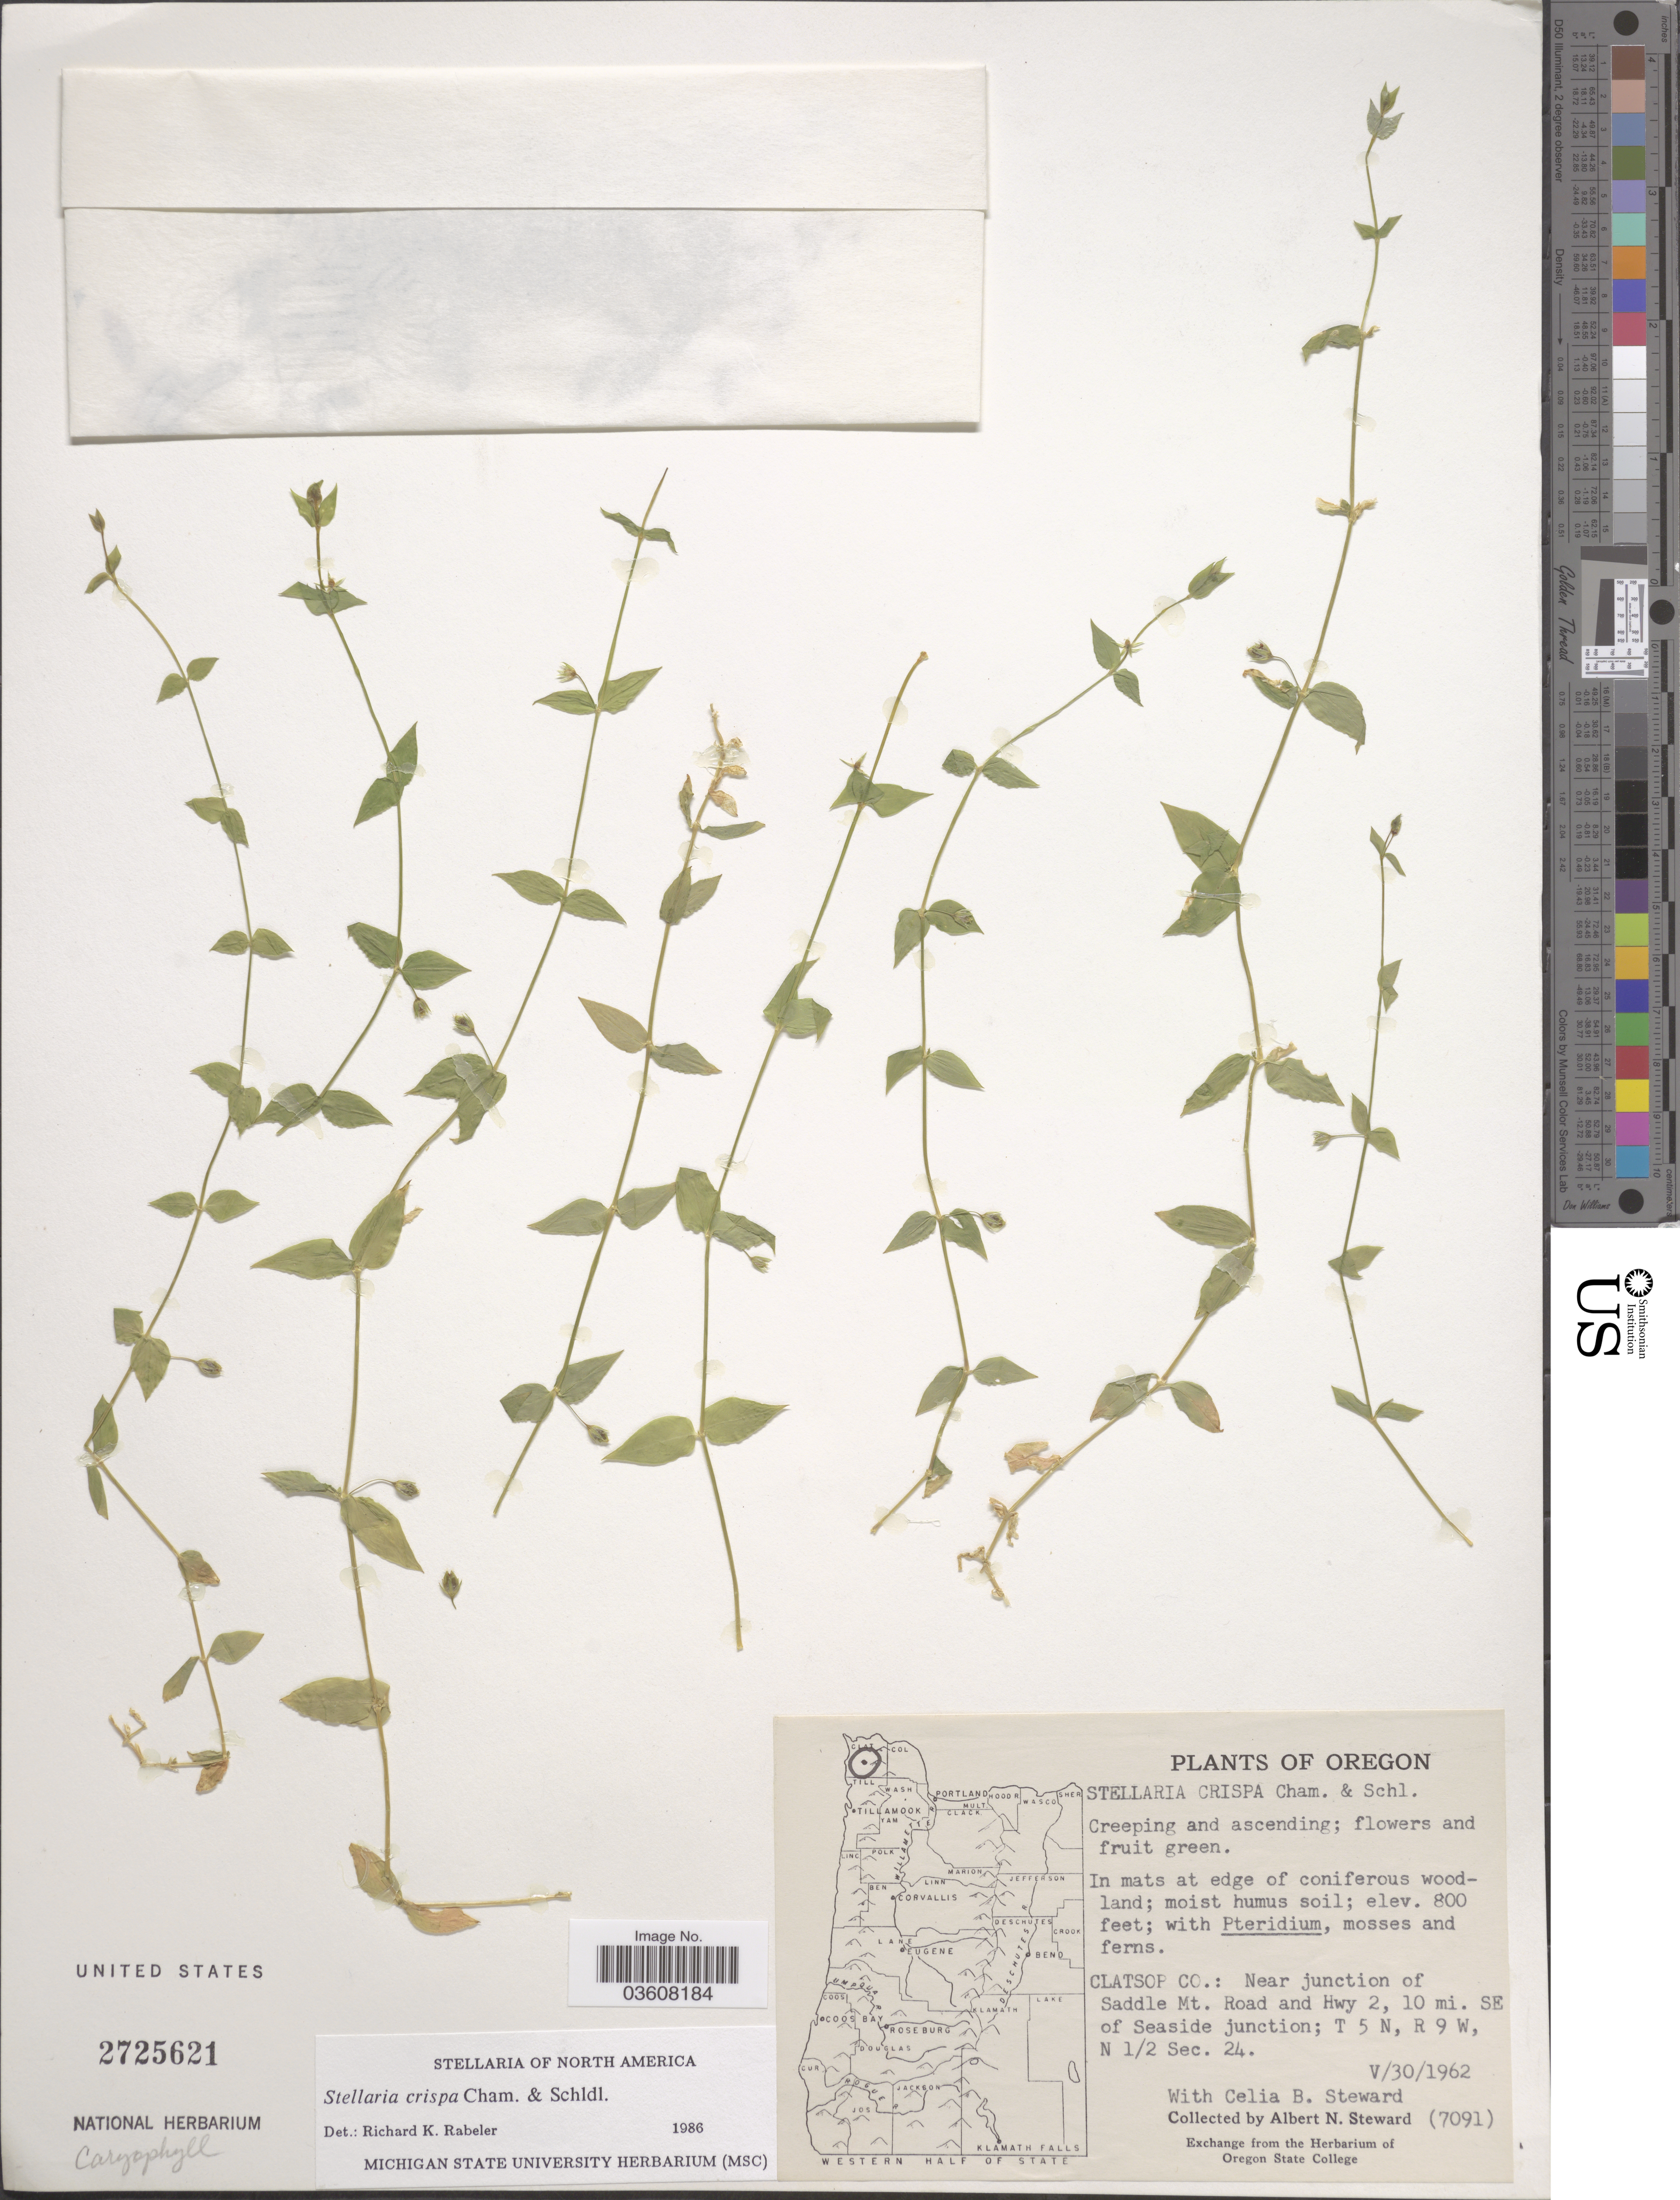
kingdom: Plantae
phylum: Tracheophyta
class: Magnoliopsida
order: Caryophyllales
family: Caryophyllaceae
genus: Stellaria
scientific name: Stellaria crispa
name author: Cham. & Schltdl.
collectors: A. N. Steward & C. Steward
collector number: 7091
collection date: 1962-05-30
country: United States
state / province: Oregon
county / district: Clatsop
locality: Clatsop Co.: Near junction of Saddle Mt. Road and Hwy 2, 10 mi. SE of Seaside junction; T 5 N, R 9 W, N ½ Sec. 24.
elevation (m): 244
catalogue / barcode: US 2725621